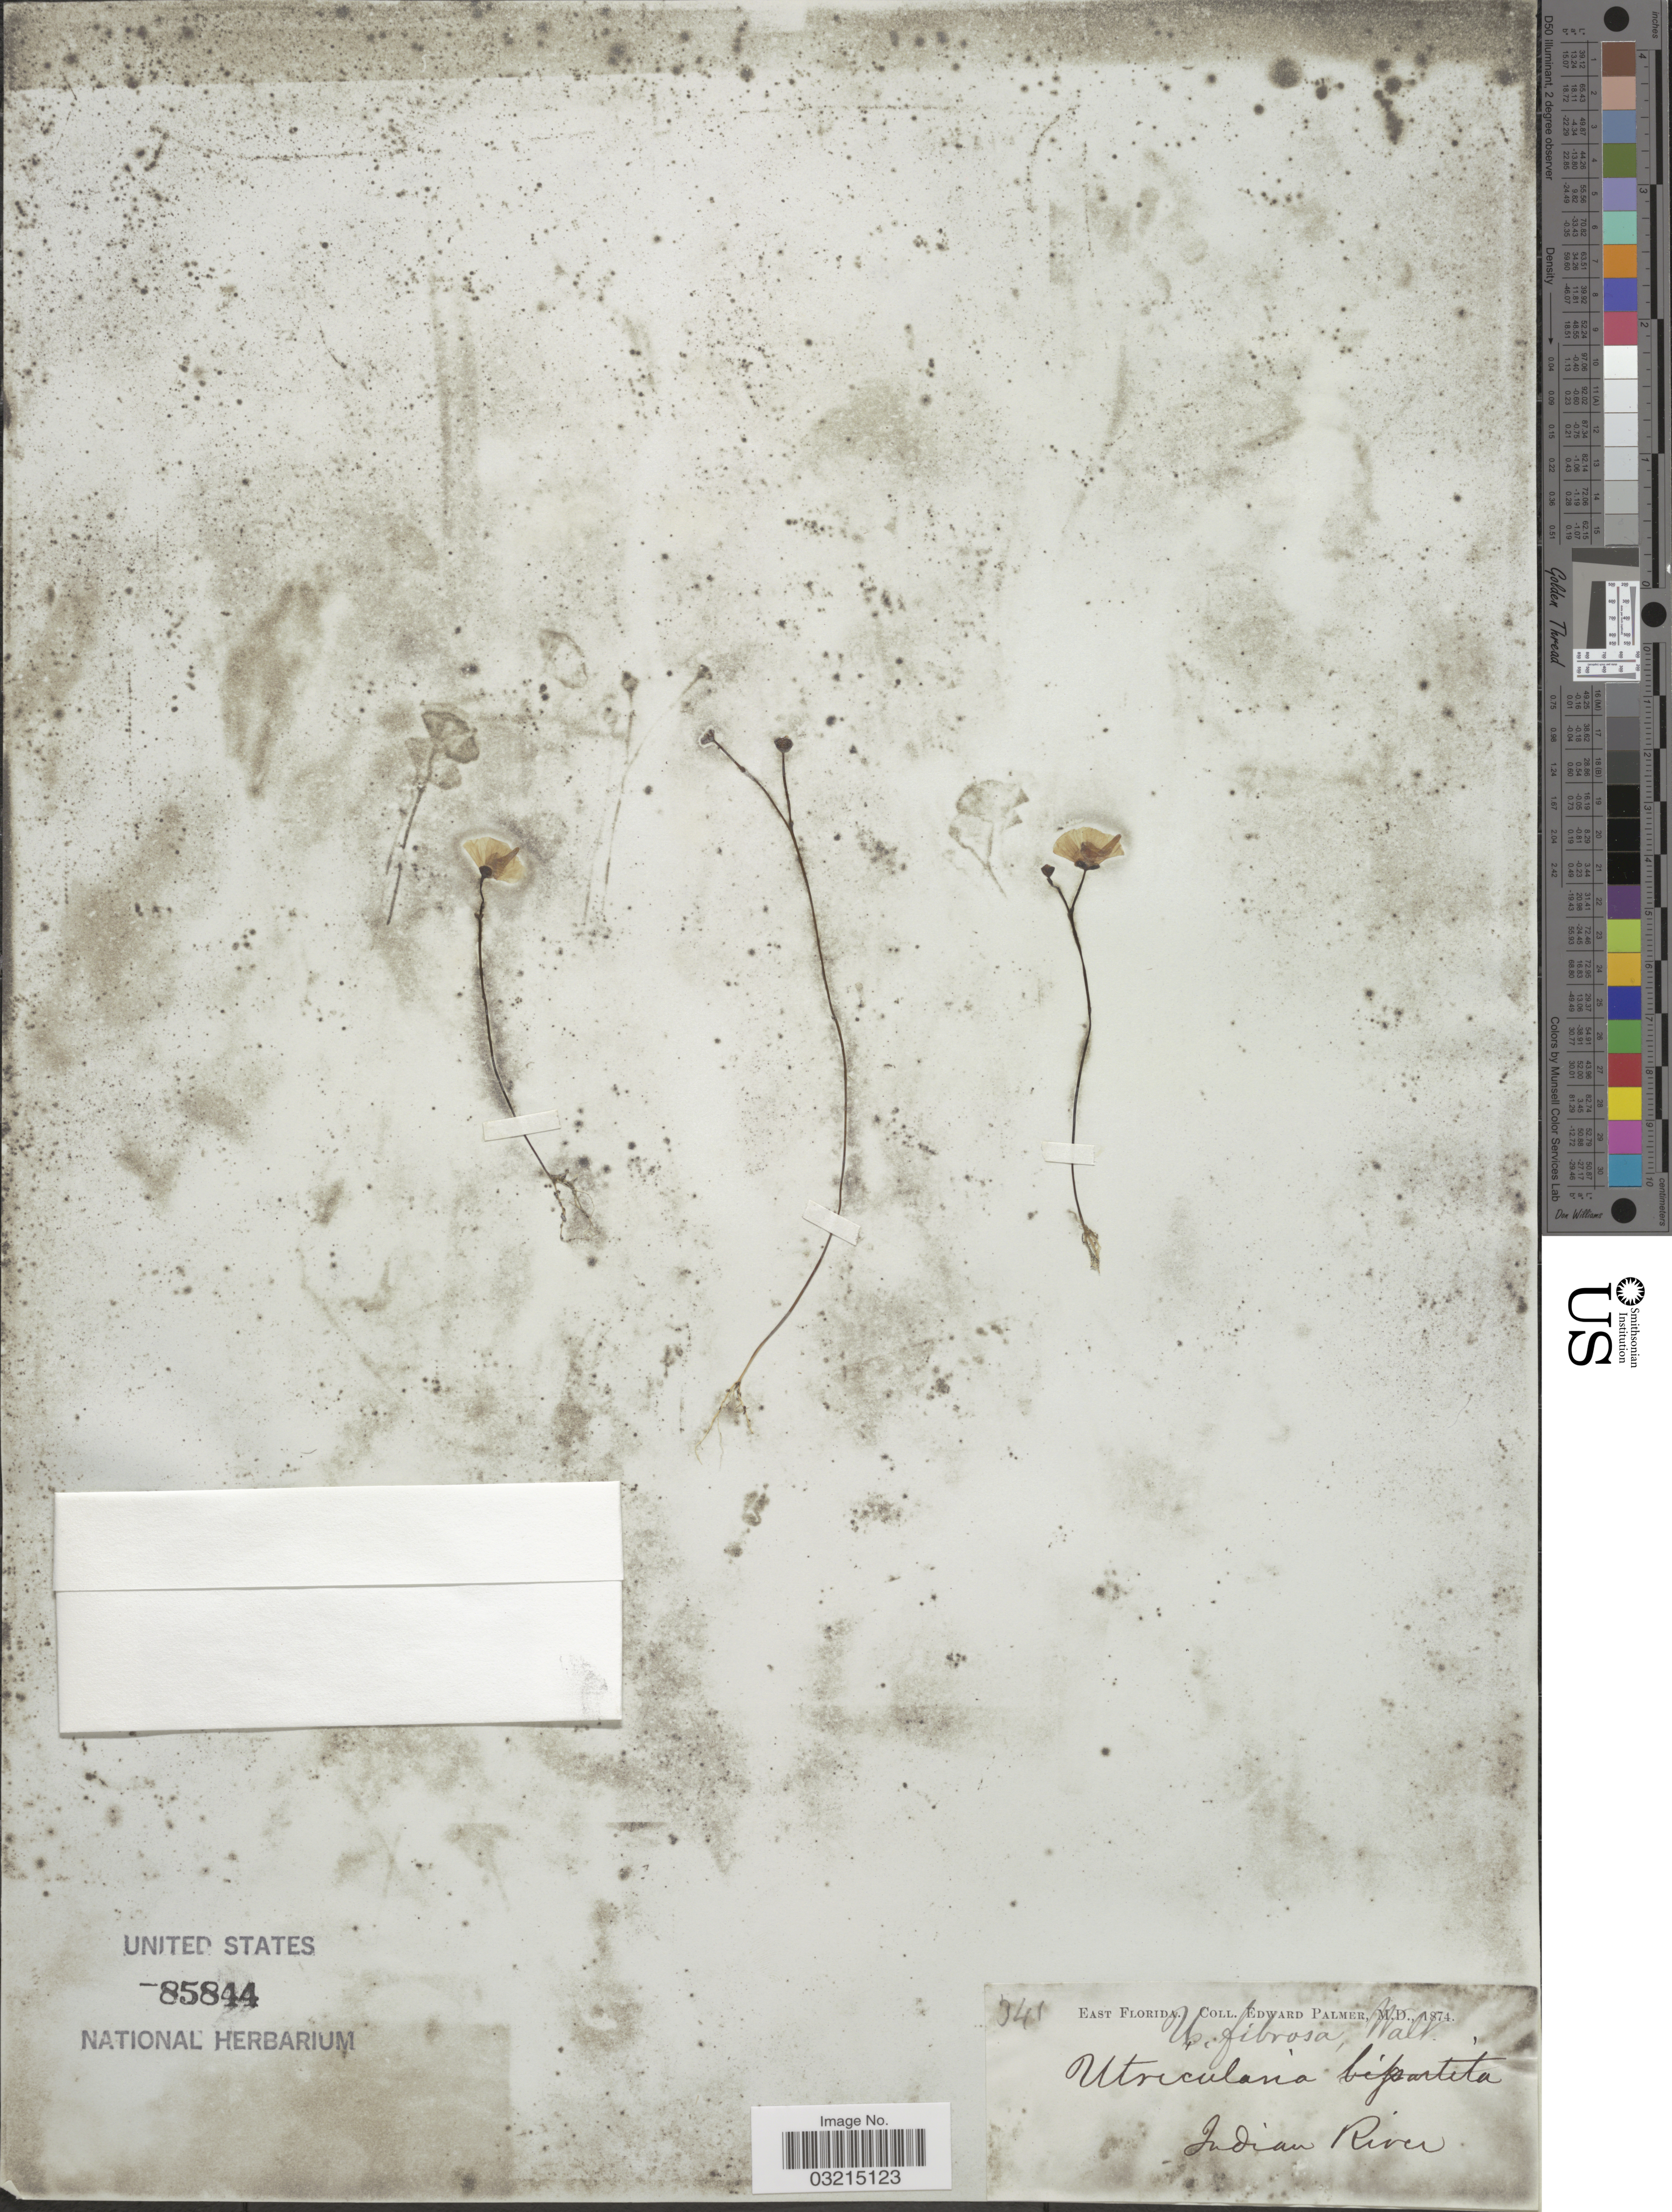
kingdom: Plantae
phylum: Tracheophyta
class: Magnoliopsida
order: Lamiales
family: Lentibulariaceae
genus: Utricularia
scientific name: Utricularia gibba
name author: L.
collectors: E. Palmer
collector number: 341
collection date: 1874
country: United States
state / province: Florida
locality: East Florida. Indian River.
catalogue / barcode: US 85844